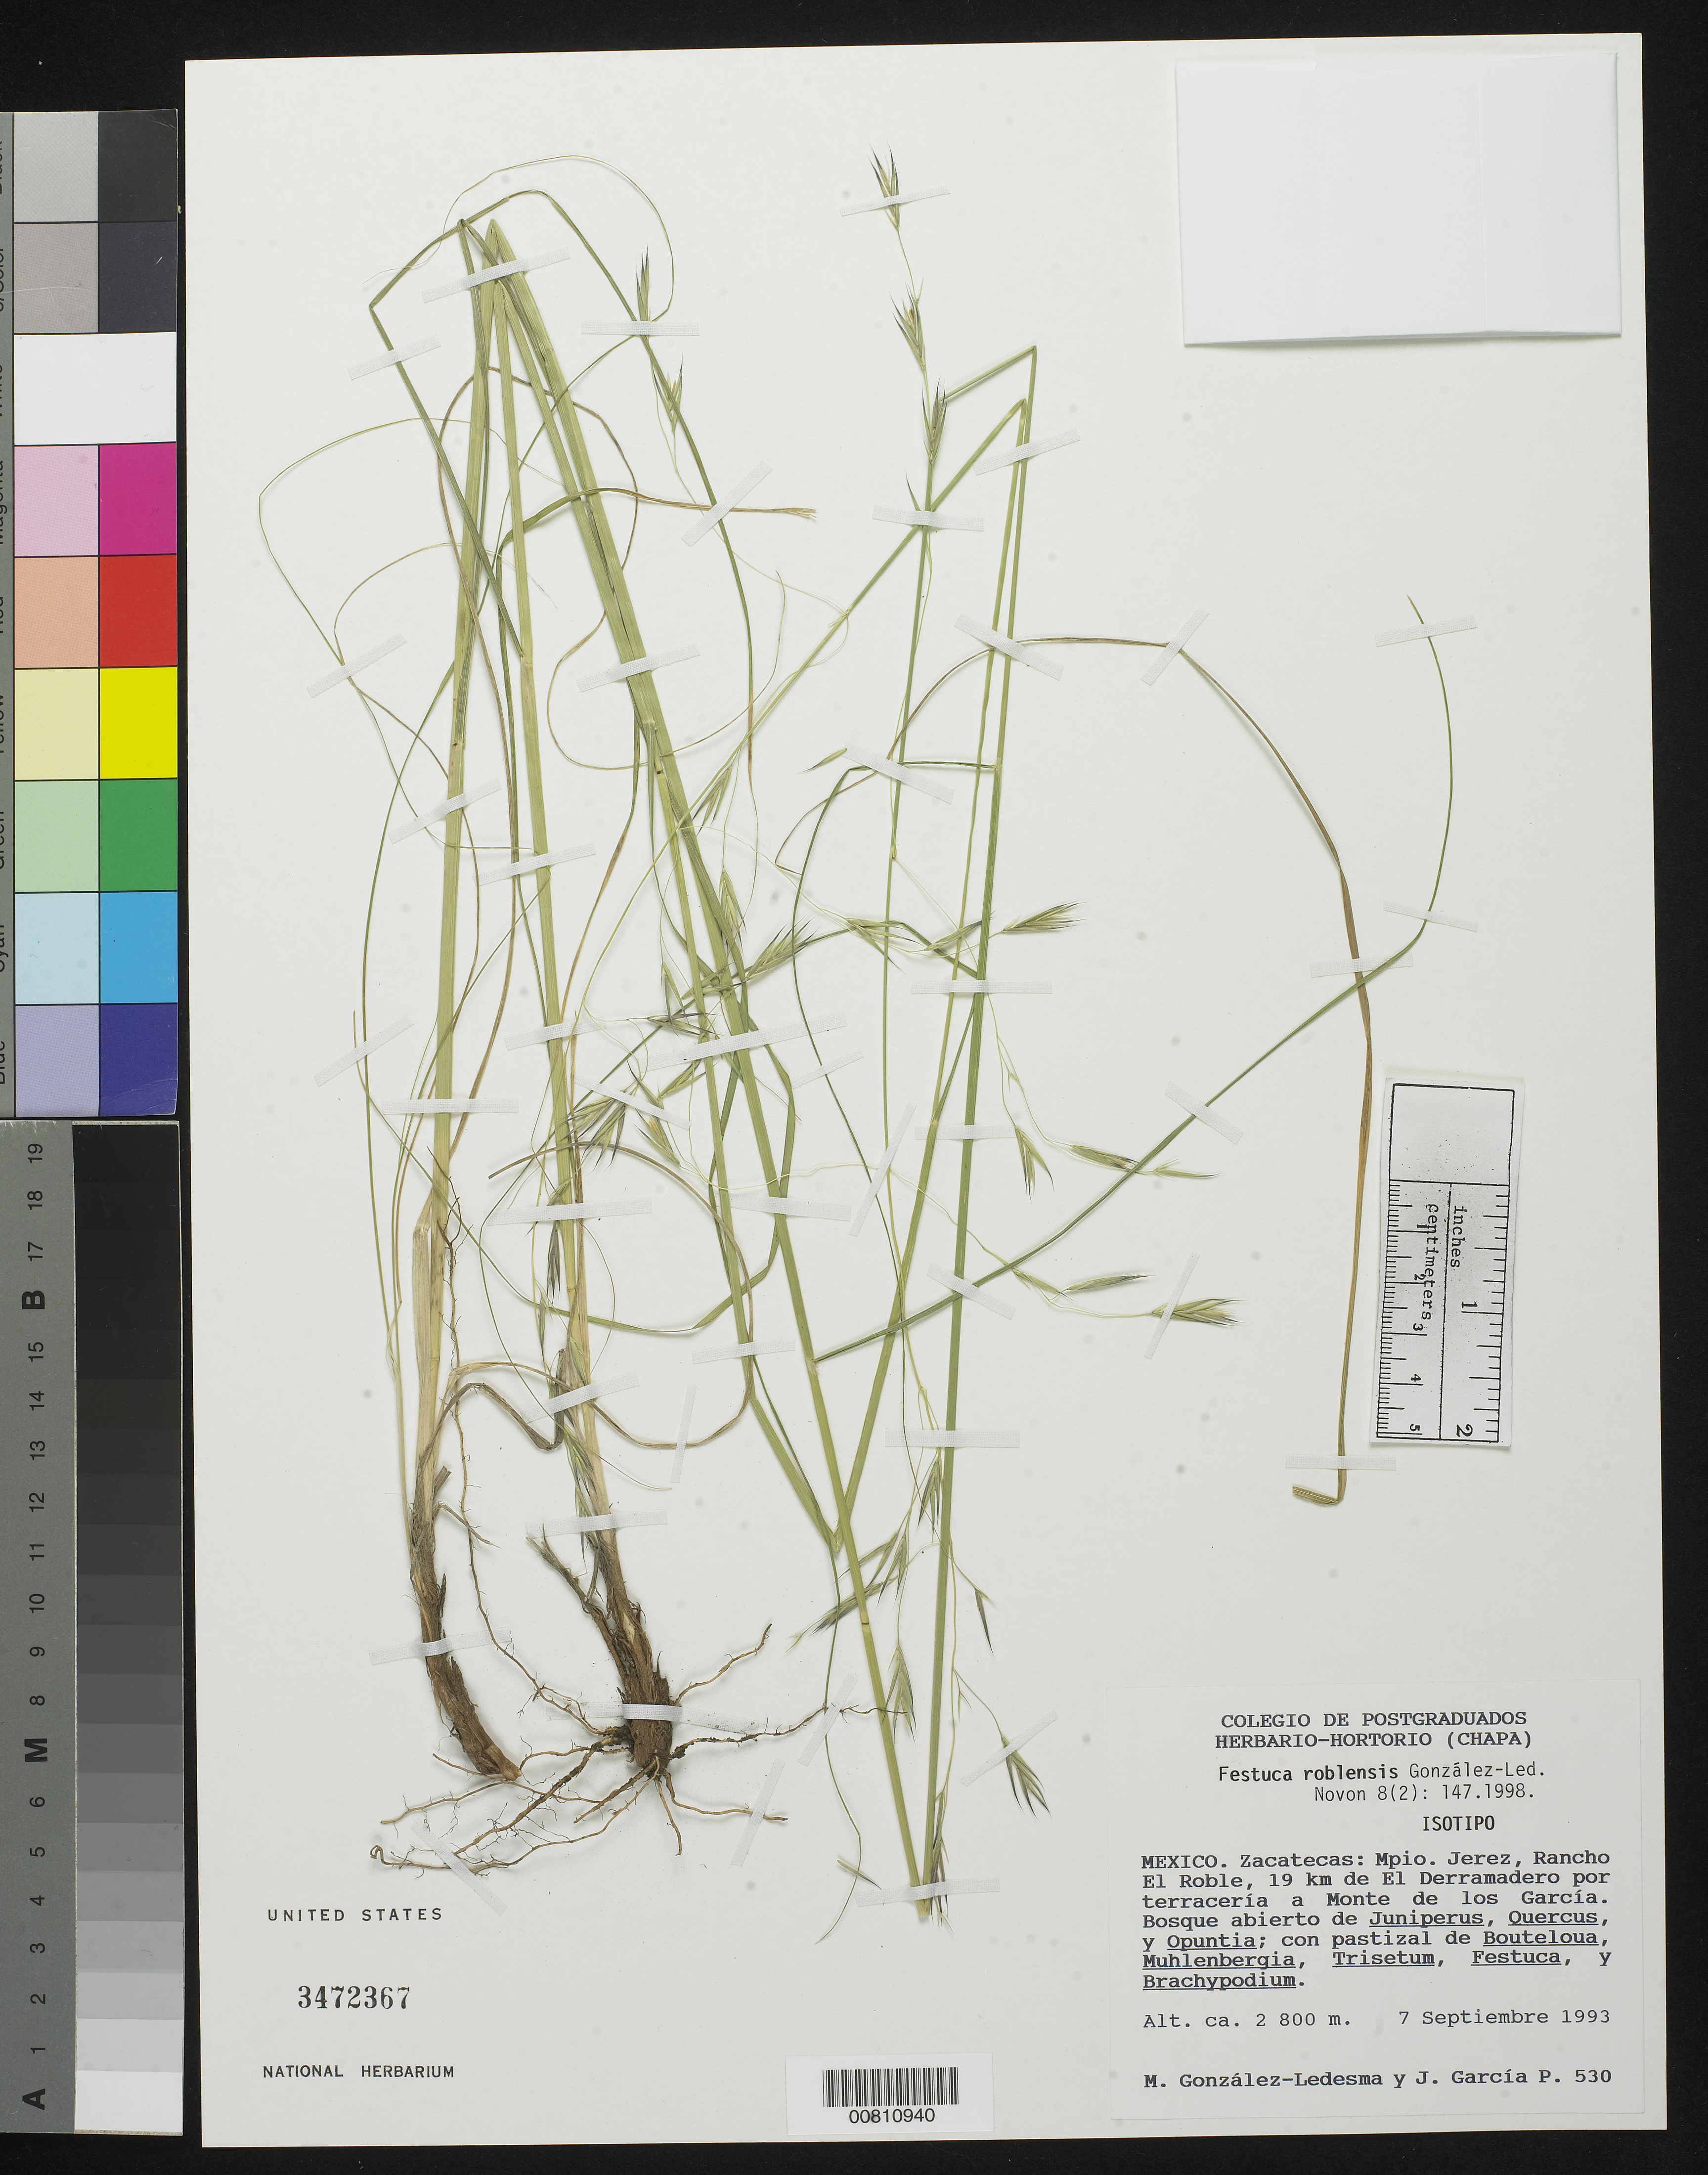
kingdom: Plantae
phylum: Tracheophyta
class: Liliopsida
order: Poales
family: Poaceae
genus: Festuca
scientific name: Festuca roblensis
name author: Gonz.-Led.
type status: Isotype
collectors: M. González-Ledesma & J. García-P.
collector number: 530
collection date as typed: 07 Sep 1993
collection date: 1993-09-07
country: Mexico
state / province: Zacatecas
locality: Zacatecas: Mpio. Jerez, Rancho El Roble, 19 km de El Derramadero por terracería a Monte de los García.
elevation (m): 2800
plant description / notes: Holotype at CHAPA.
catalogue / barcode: US 3472367